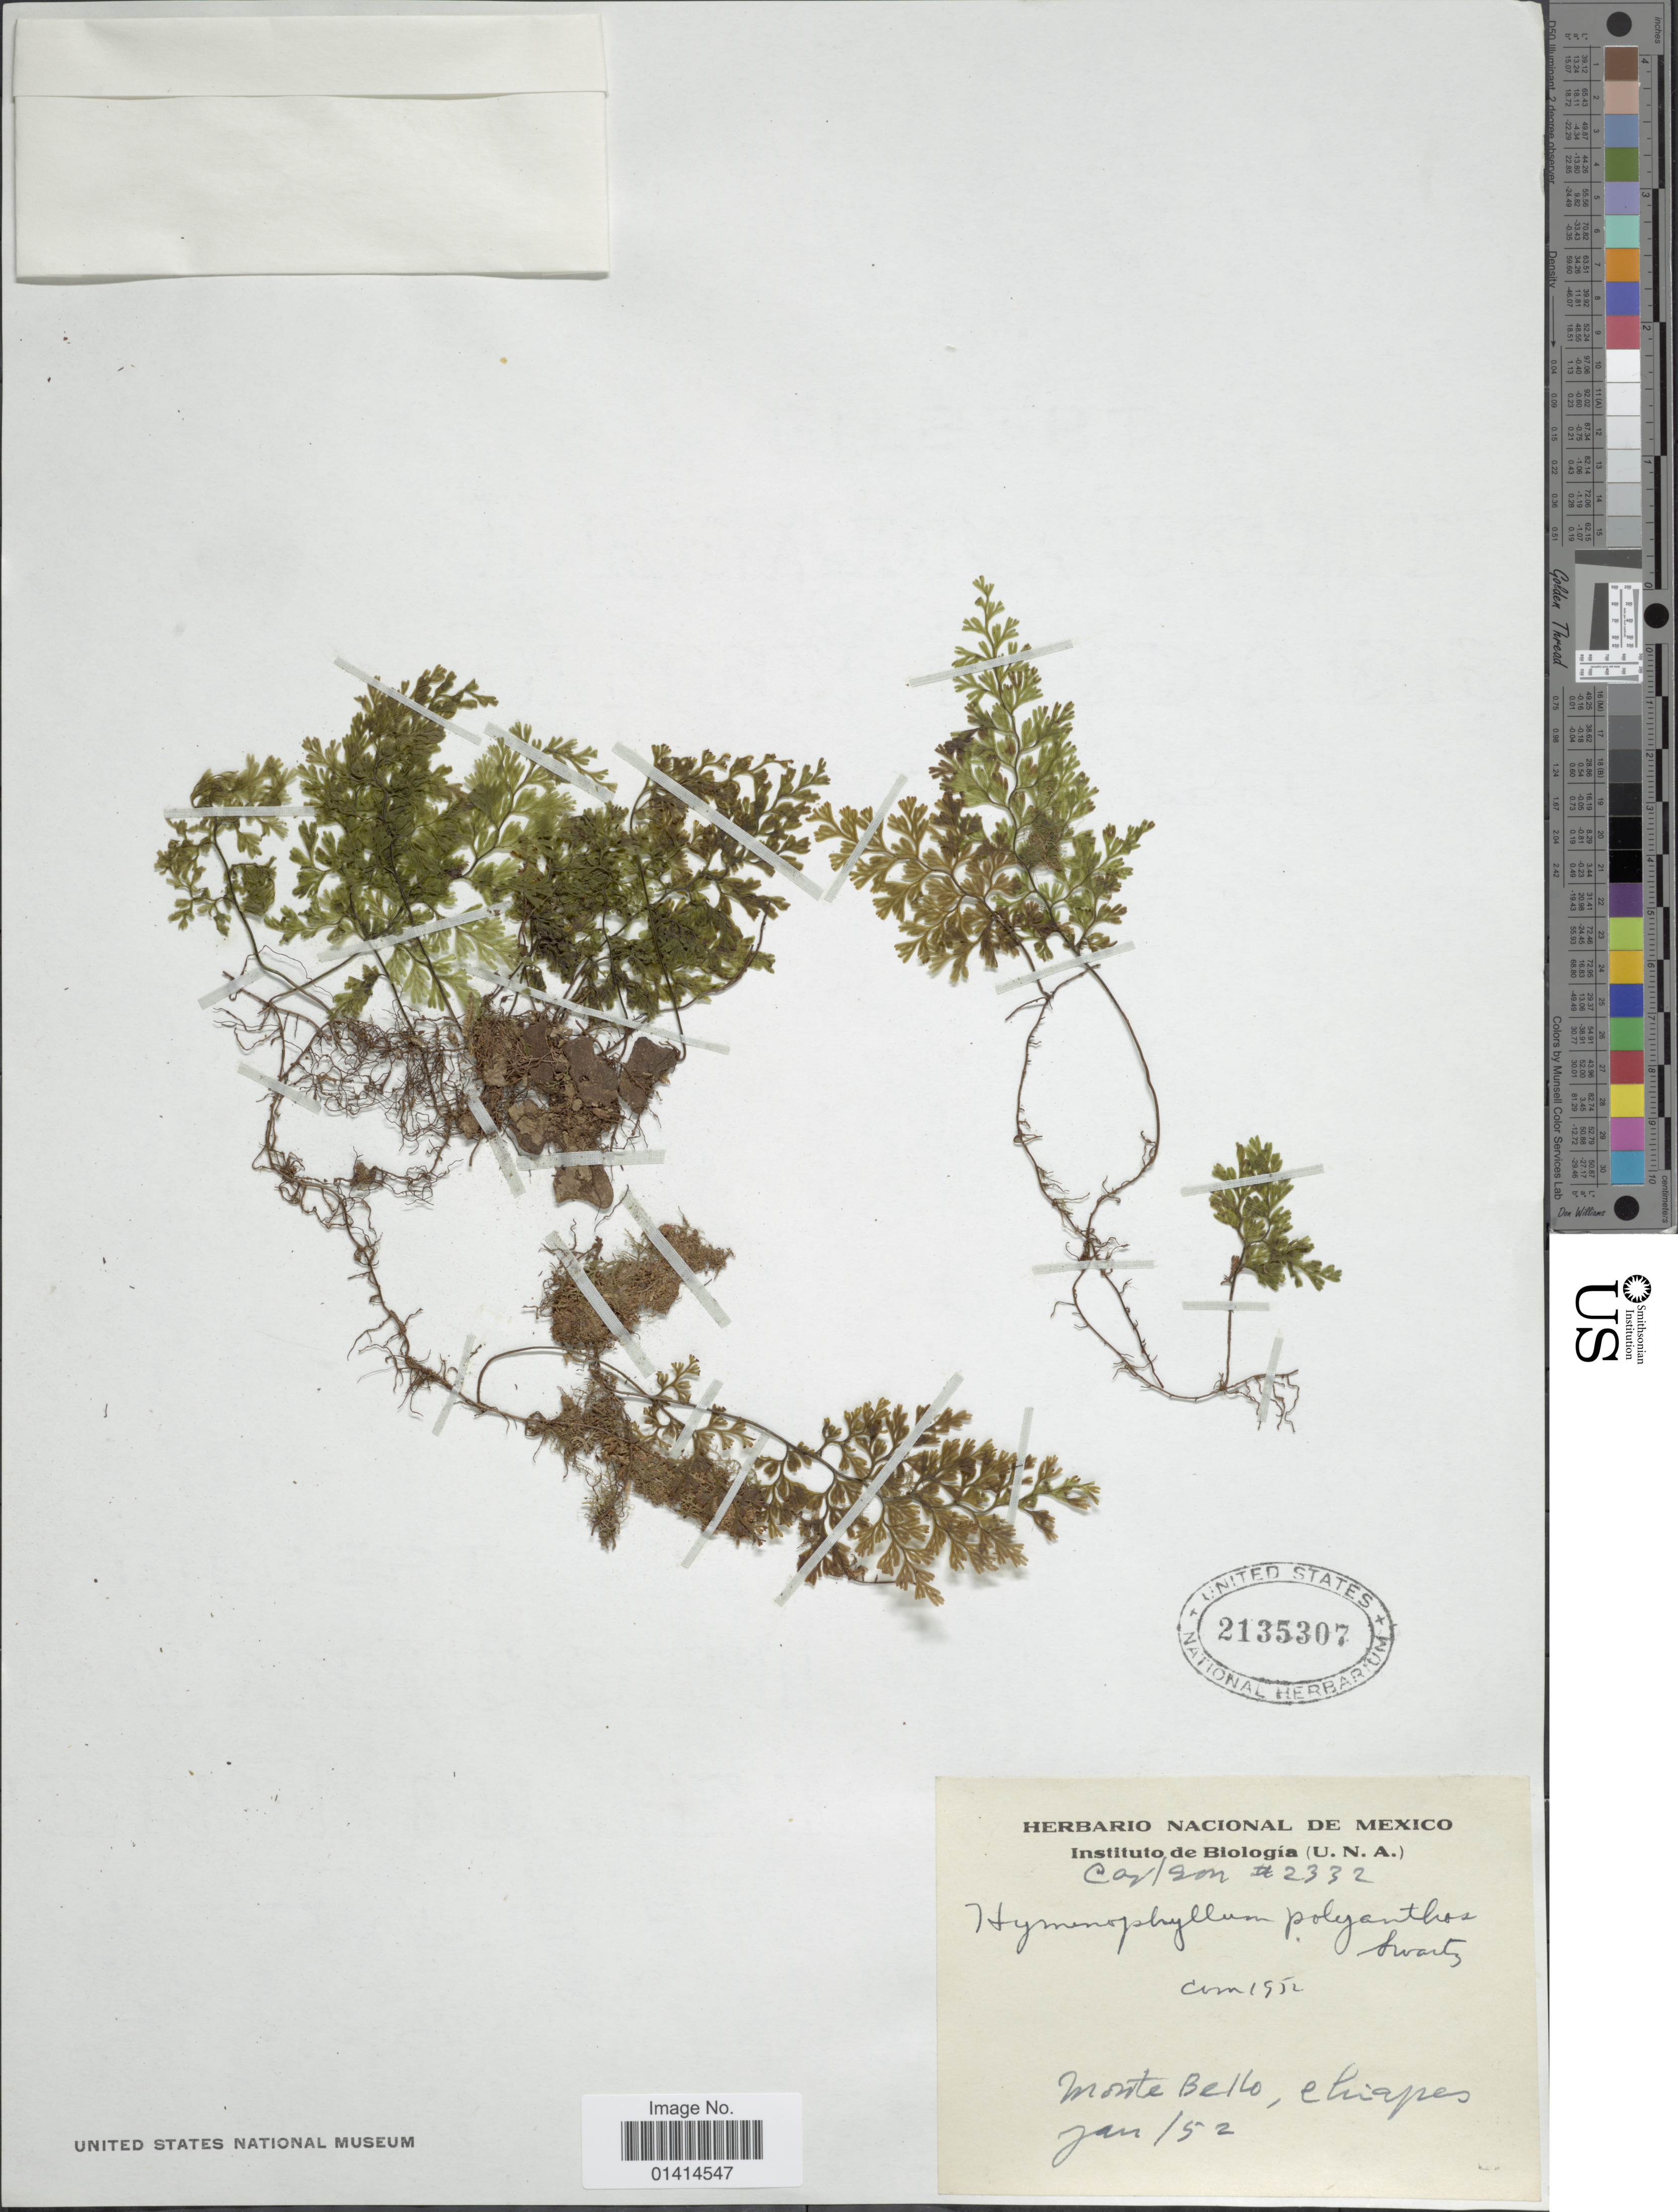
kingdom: Plantae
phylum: Tracheophyta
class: Polypodiopsida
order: Hymenophyllales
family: Hymenophyllaceae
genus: Hymenophyllum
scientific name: Hymenophyllum polyanthos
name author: (Sw.) Sw.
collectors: -. Carlson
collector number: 2332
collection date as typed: Transcribed d/m/y: /1/52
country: Mexico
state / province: Chiapas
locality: Monte Bello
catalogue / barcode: US 2135307